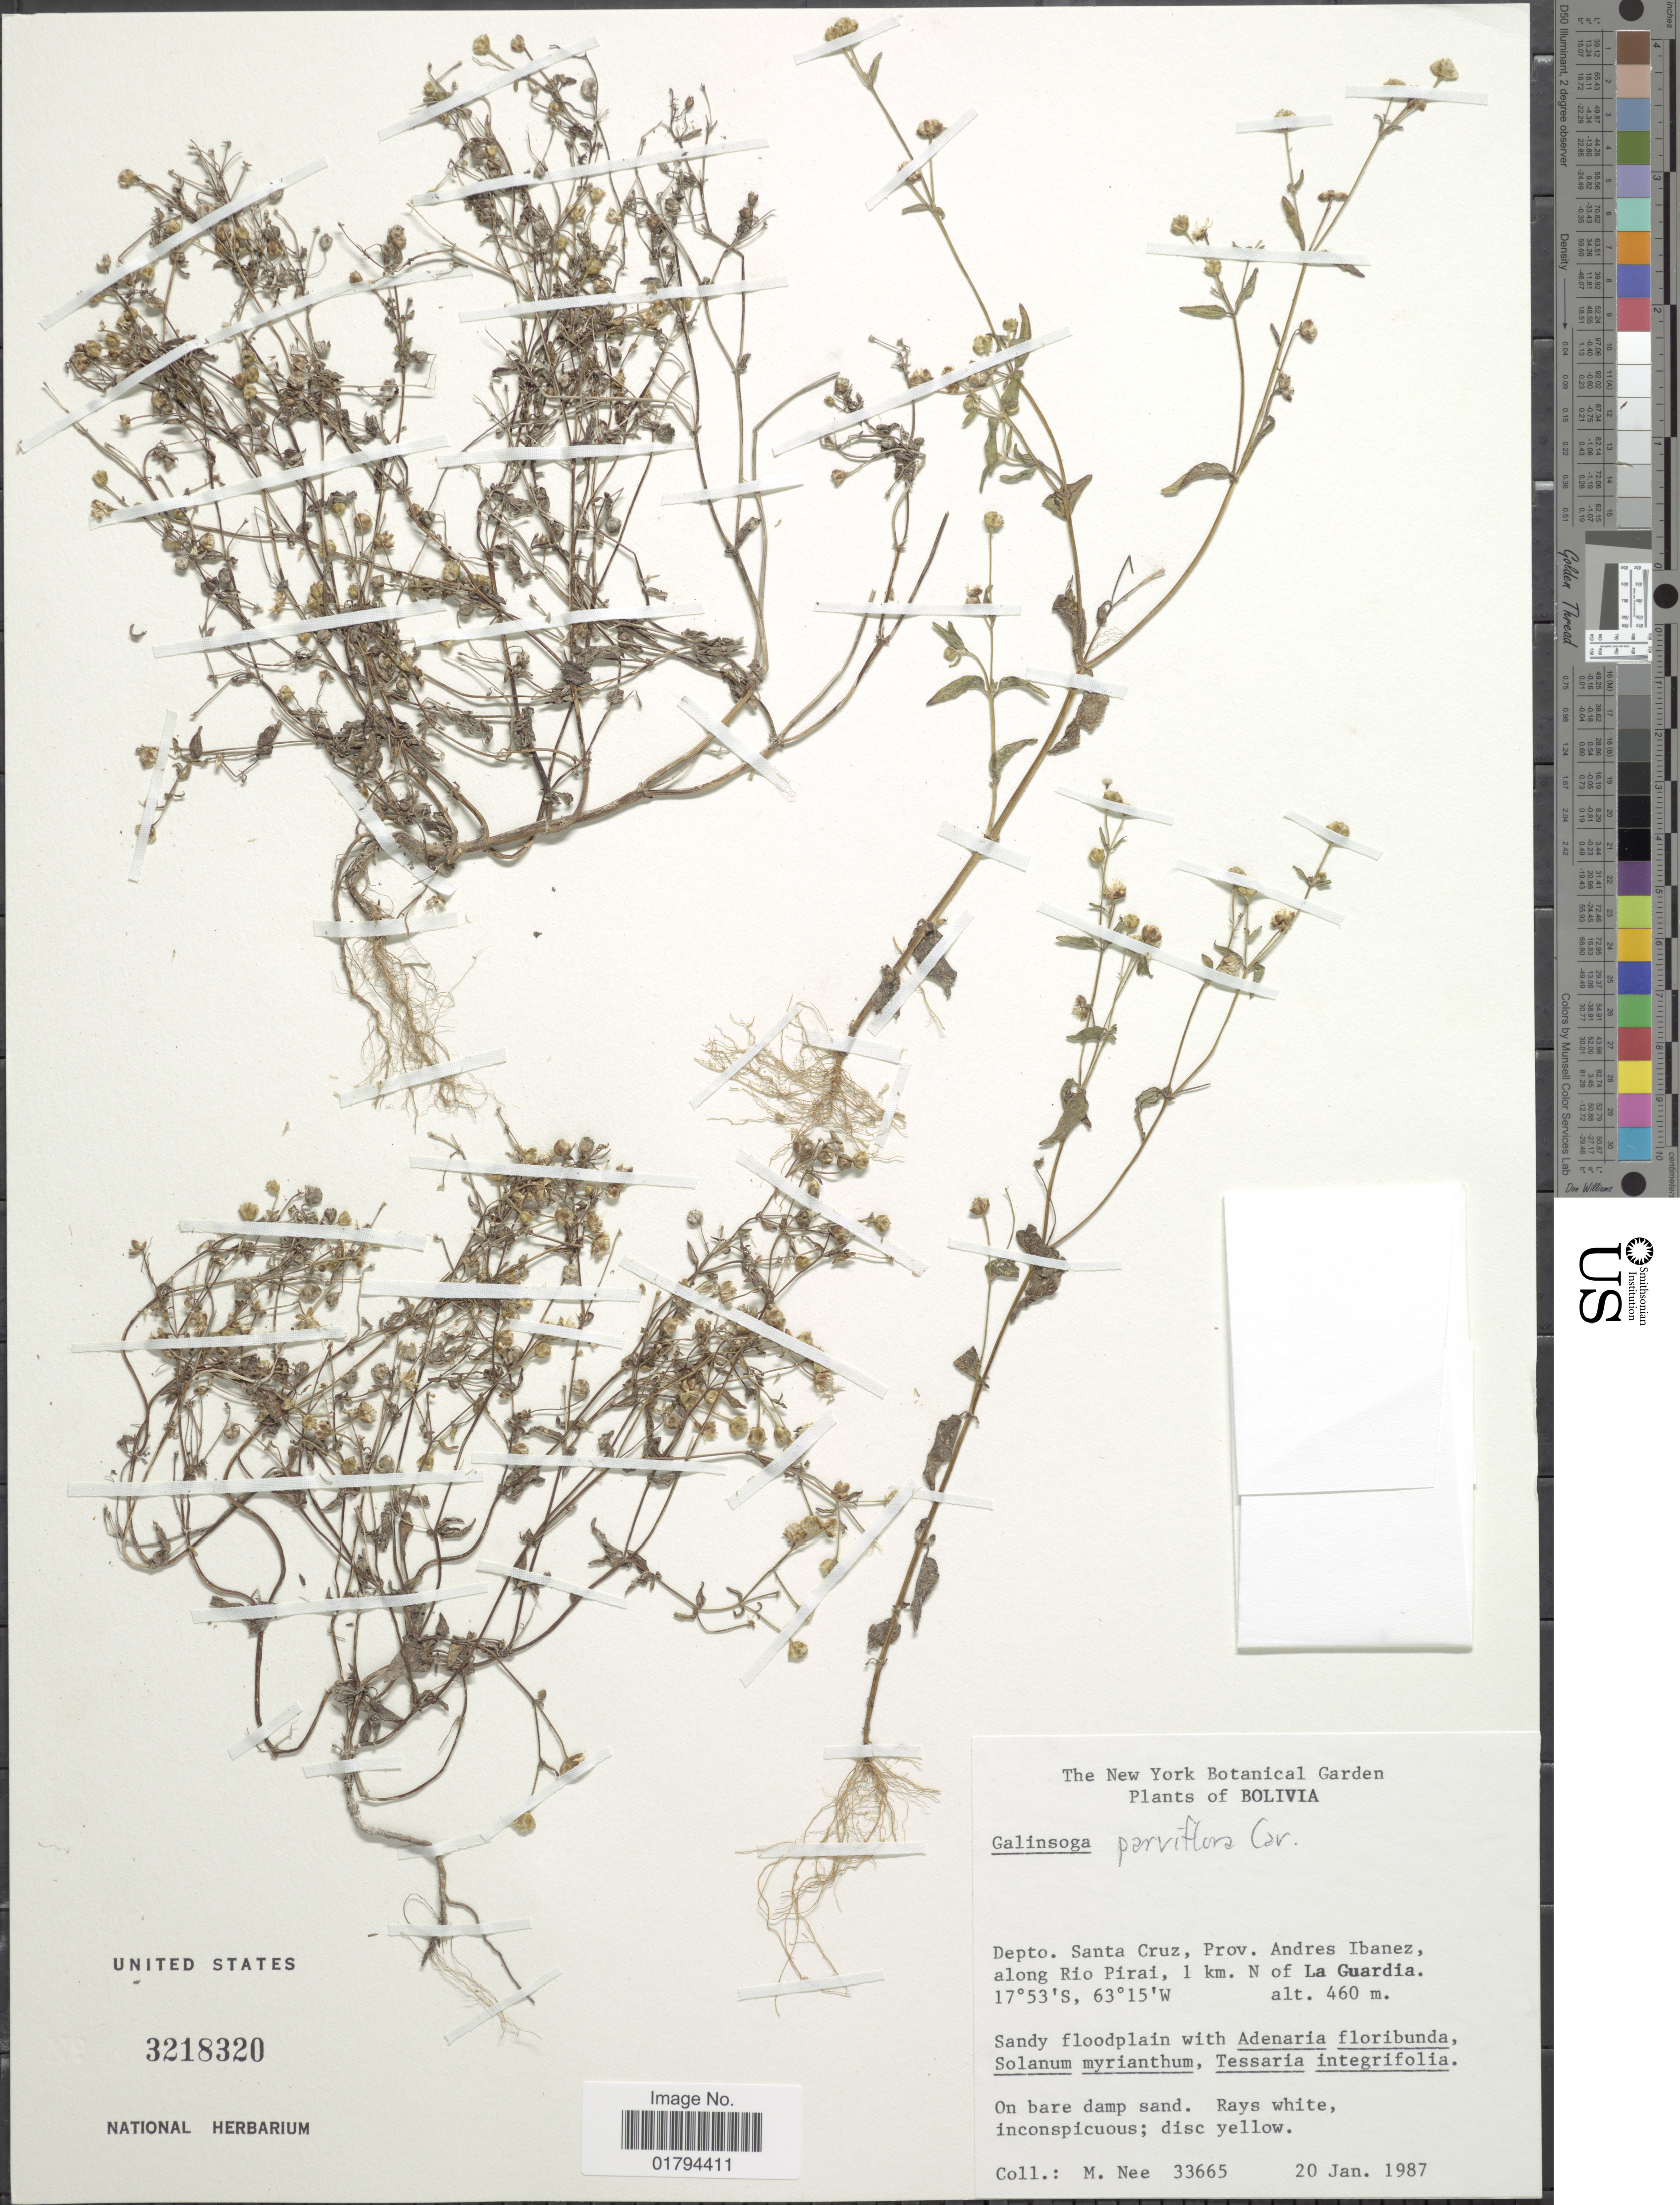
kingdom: Plantae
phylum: Tracheophyta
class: Magnoliopsida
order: Asterales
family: Asteraceae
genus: Galinsoga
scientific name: Galinsoga parviflora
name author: Cav.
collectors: M. Nee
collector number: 33665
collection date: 1987-01-20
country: Bolivia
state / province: Santa Cruz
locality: Prov. Andres Ibanez, along Rio Pirai, 1 km. N of La Guardia, on bare damp sand.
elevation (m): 460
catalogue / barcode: US 3218320